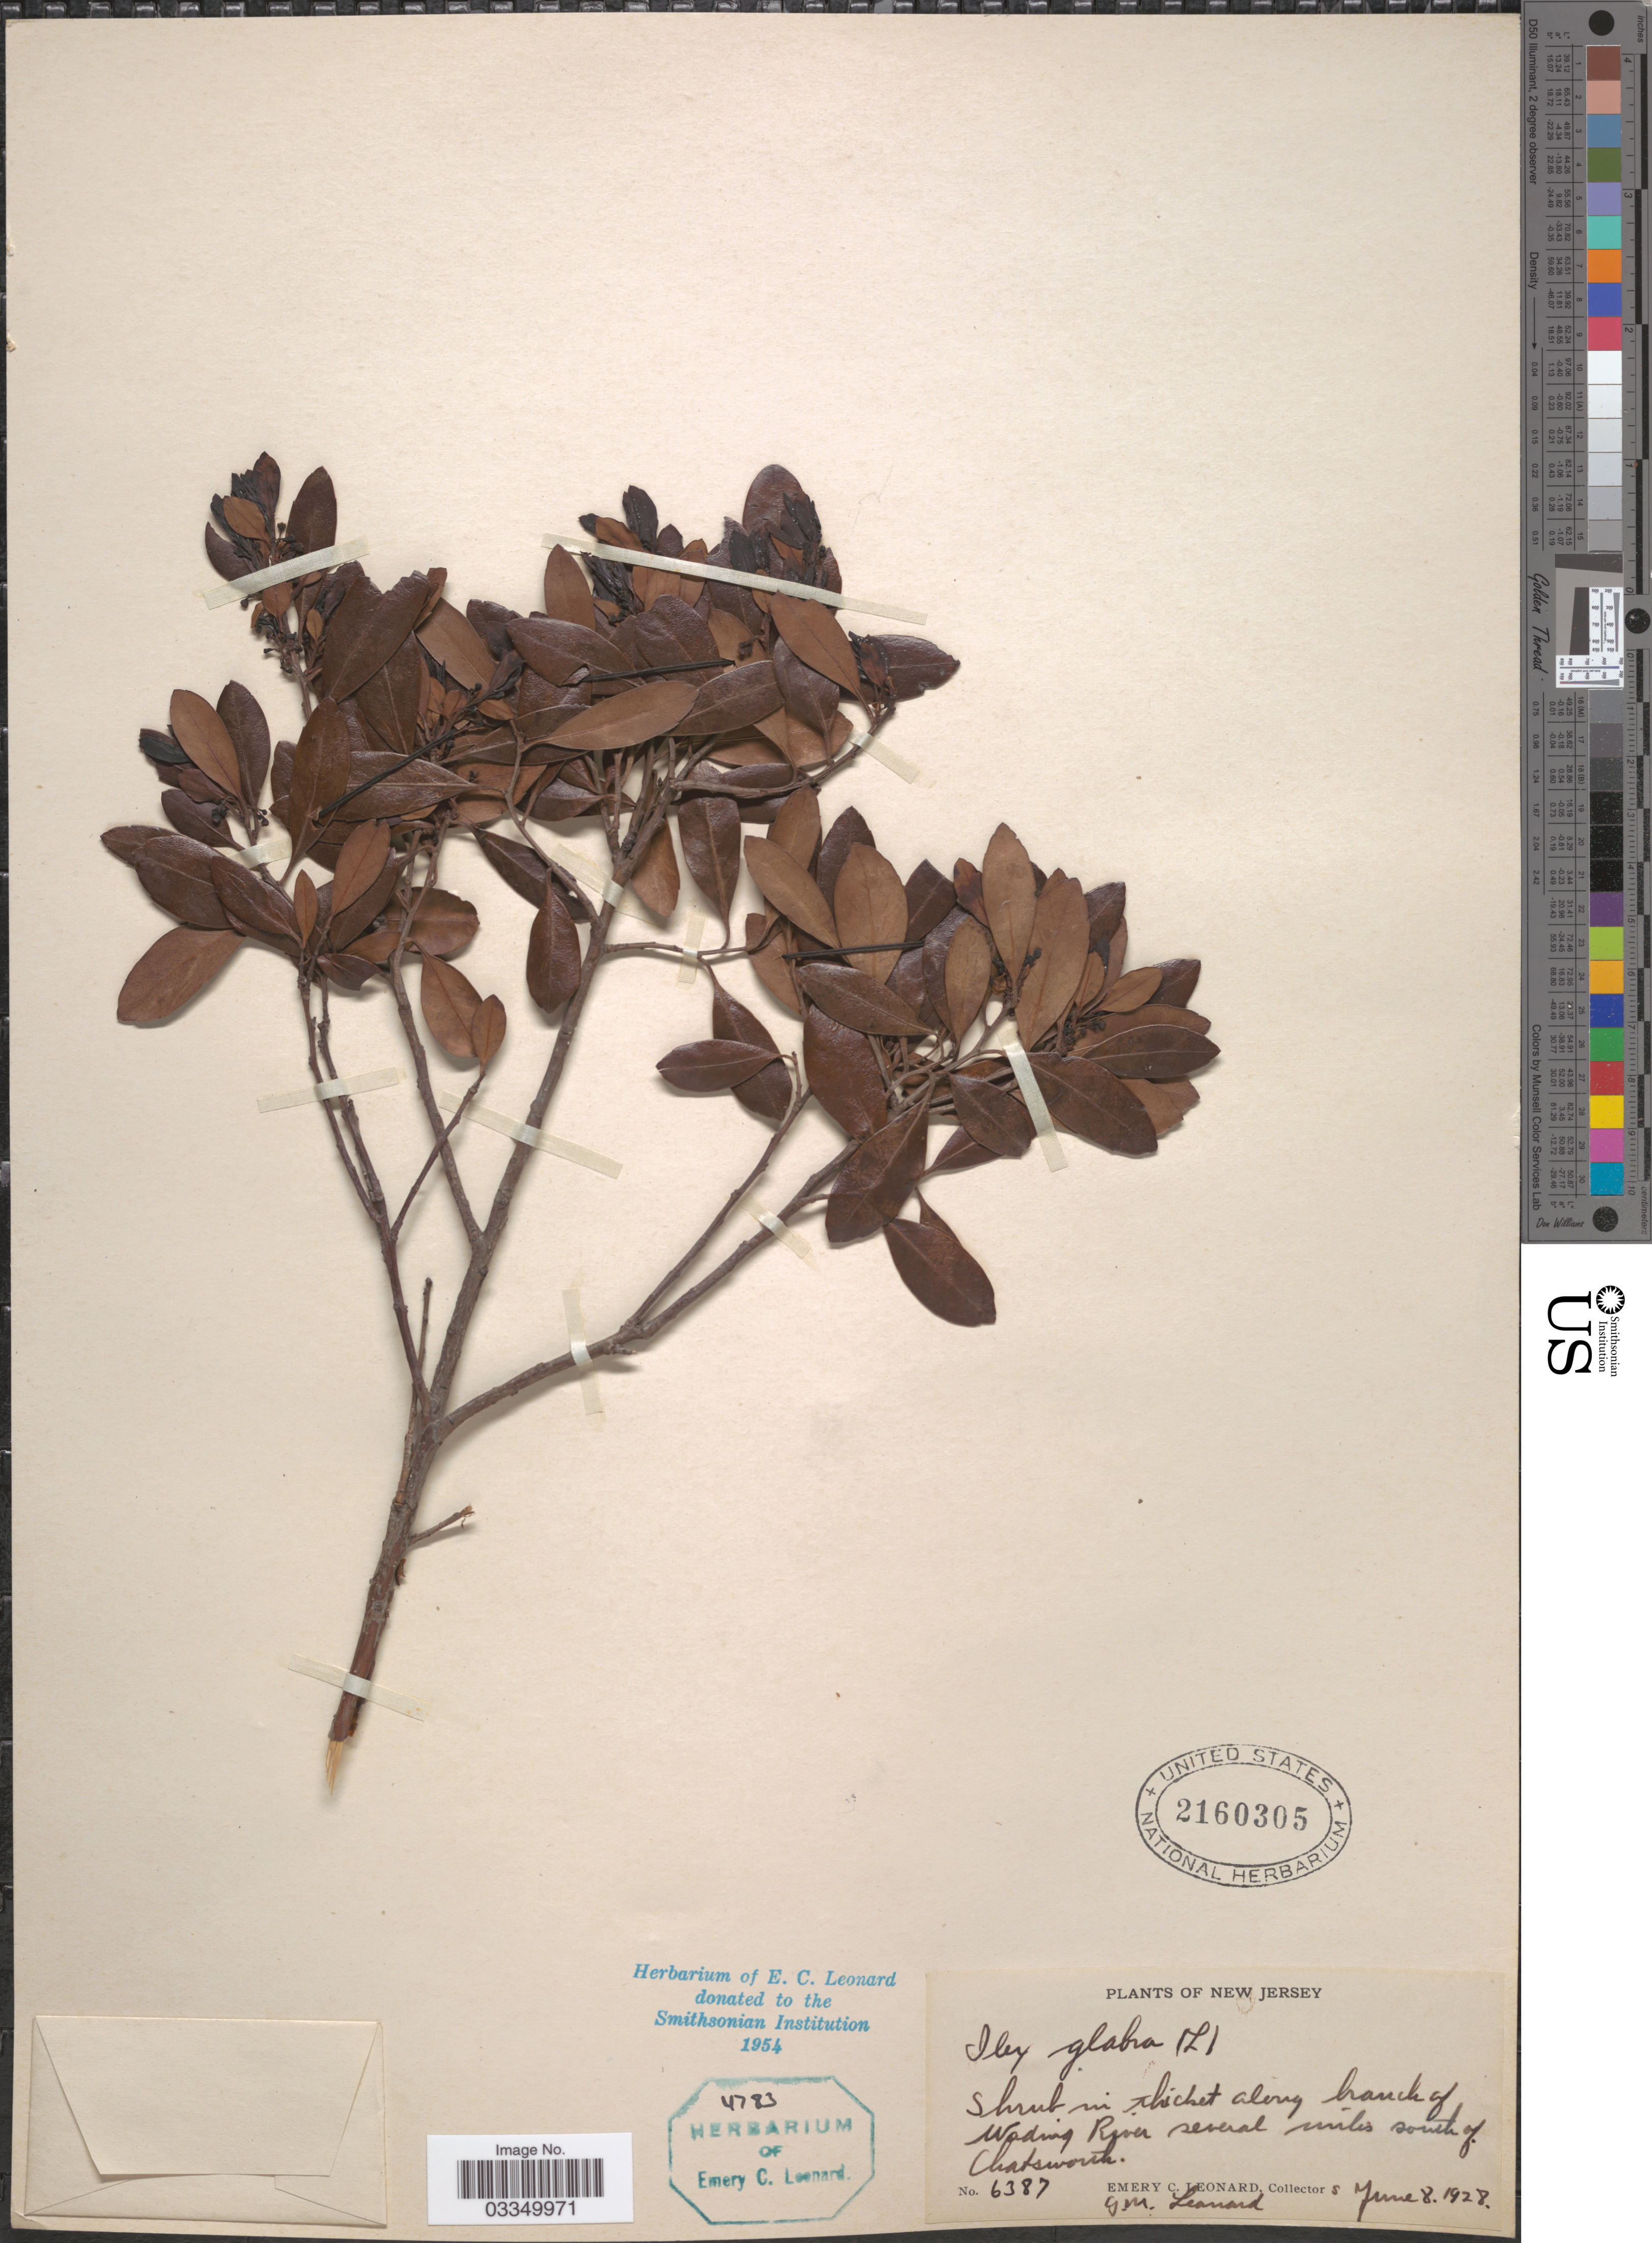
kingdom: Plantae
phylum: Tracheophyta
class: Magnoliopsida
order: Aquifoliales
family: Aquifoliaceae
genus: Ilex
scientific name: Ilex glabra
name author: (L.) A. Gray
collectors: E. C. Leonard & G. M. Leonard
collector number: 6387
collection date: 1928-06-08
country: United States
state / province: New Jersey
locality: Along branch of Wading River several miles south of Chatsworth.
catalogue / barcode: US 2160305